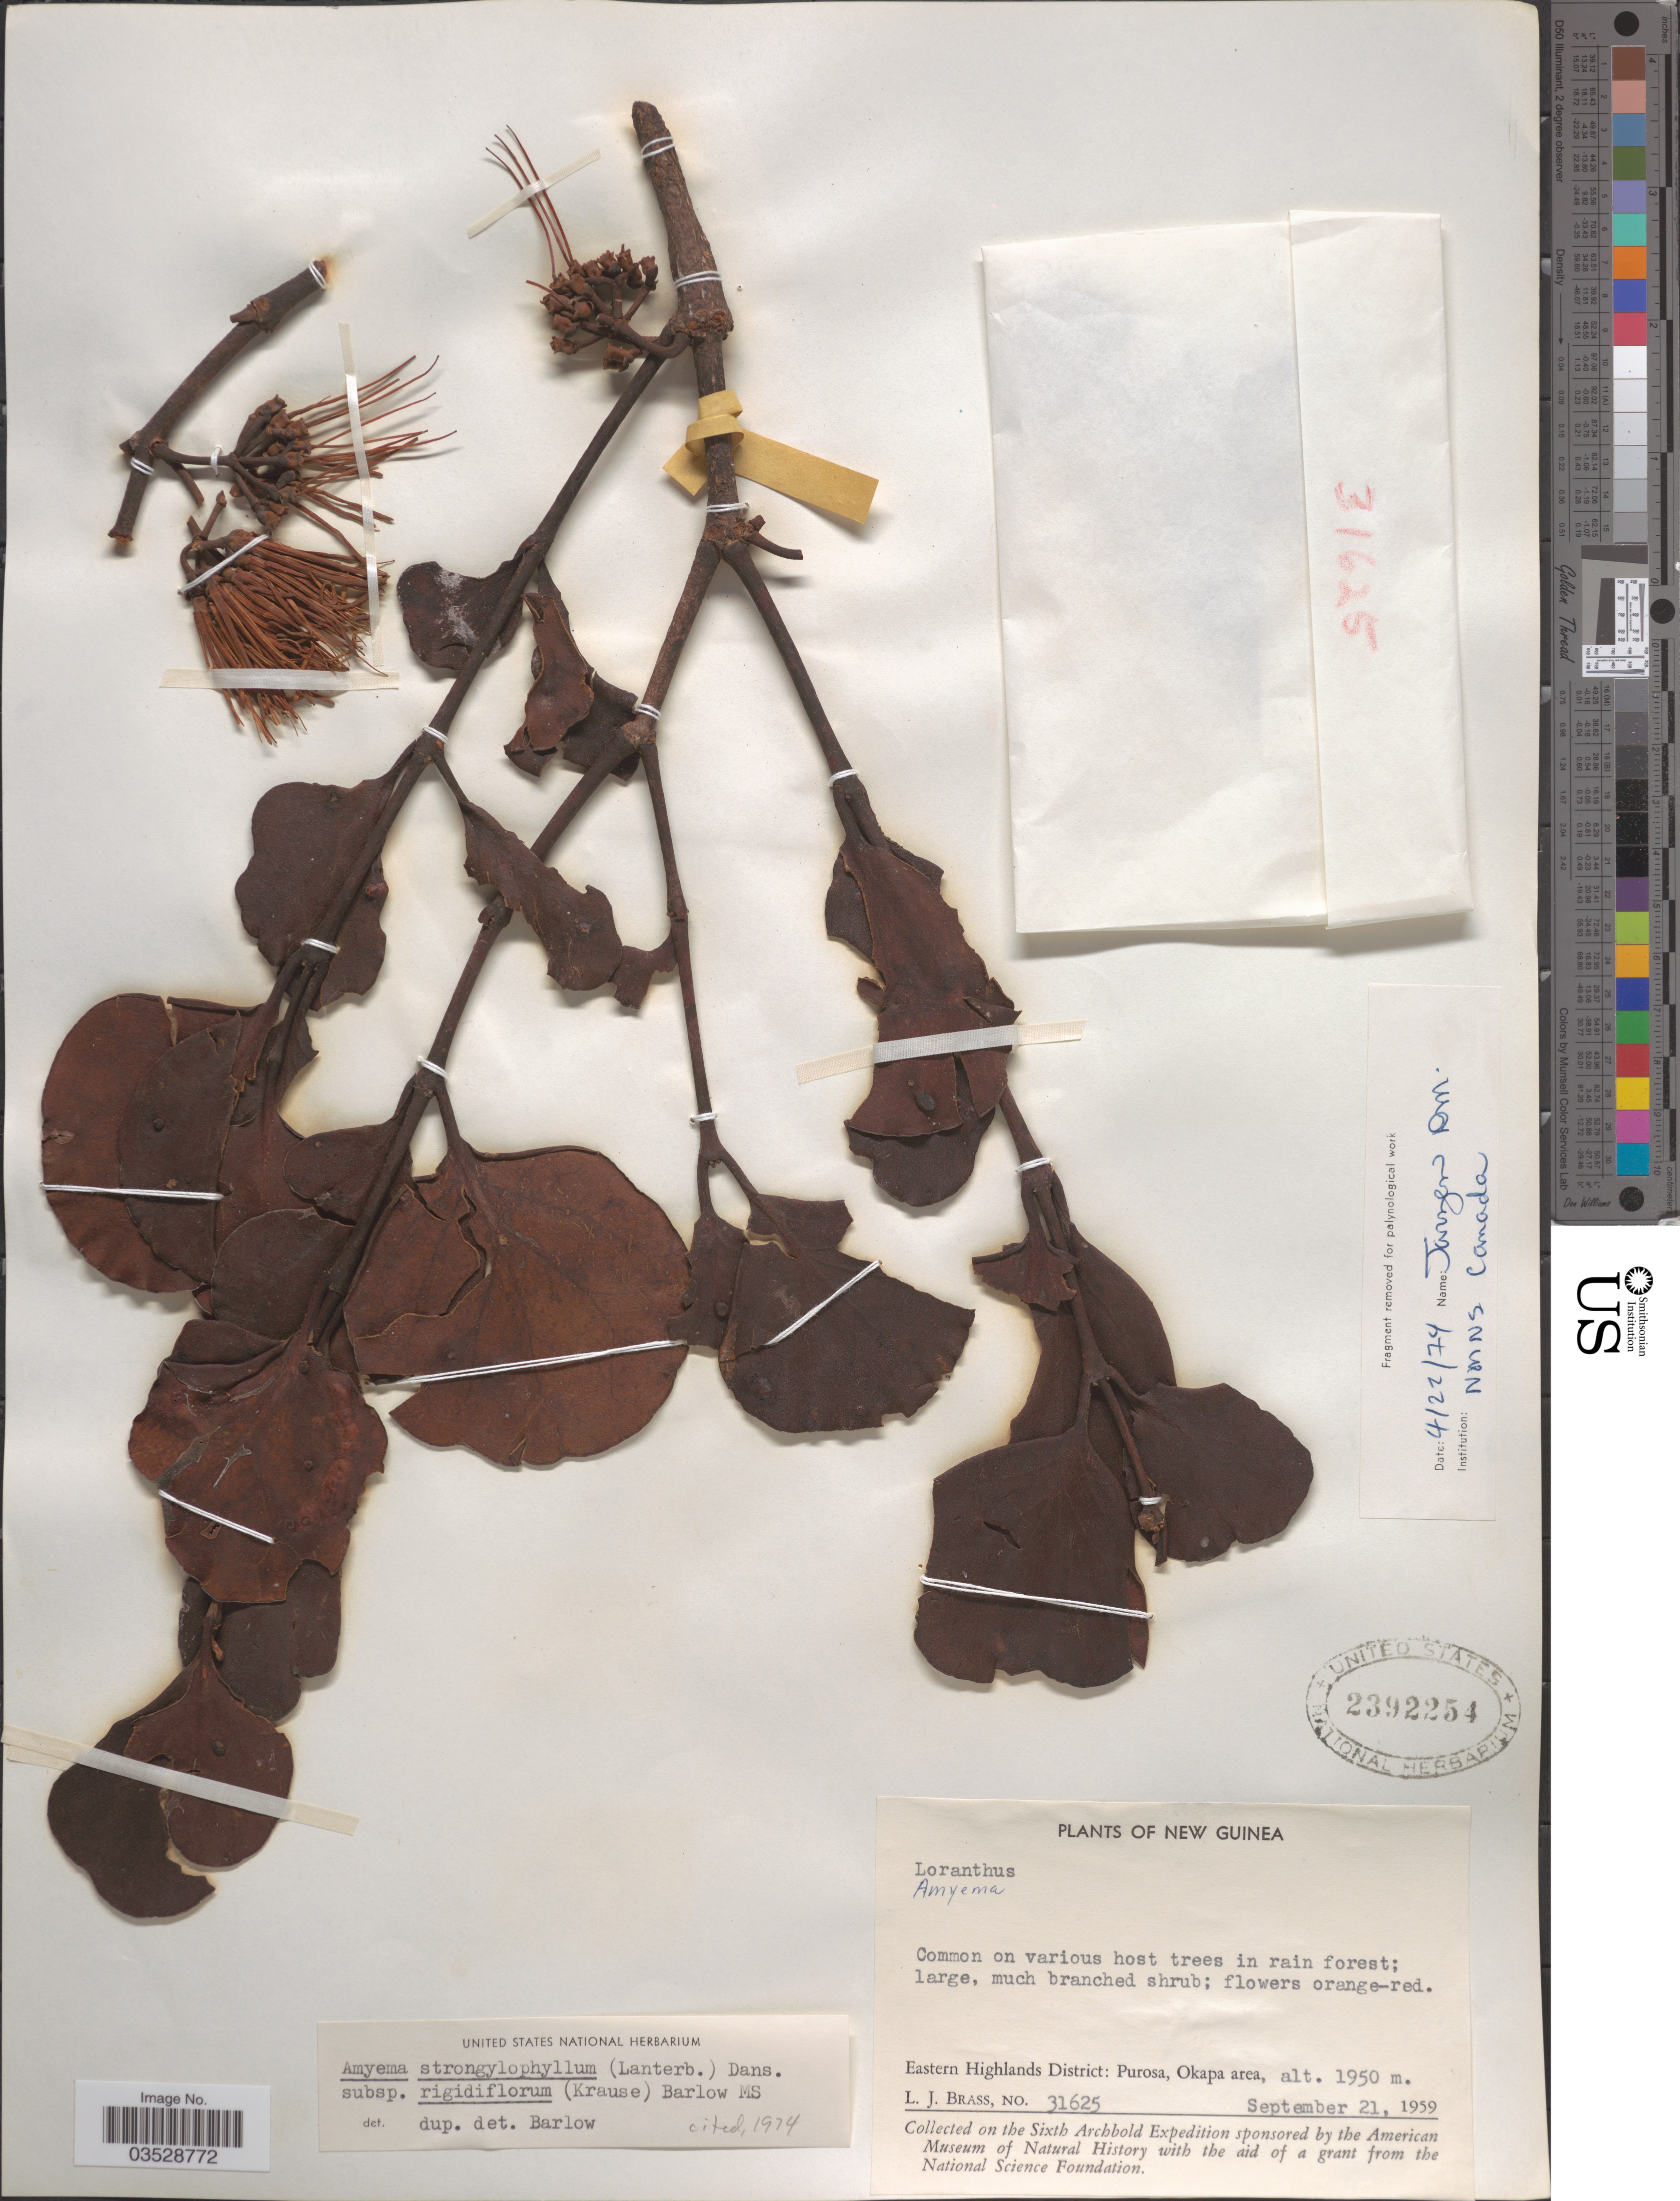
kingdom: Plantae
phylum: Tracheophyta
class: Magnoliopsida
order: Santalales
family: Loranthaceae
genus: Amyema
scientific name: Amyema rigidiflora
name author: Danser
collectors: L. J. Brass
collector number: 31625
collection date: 1959-09-21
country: Papua New Guinea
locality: New Guinea. Eastern Highlands District: Purosa, Okapa area.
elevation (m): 1950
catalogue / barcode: US 2392254